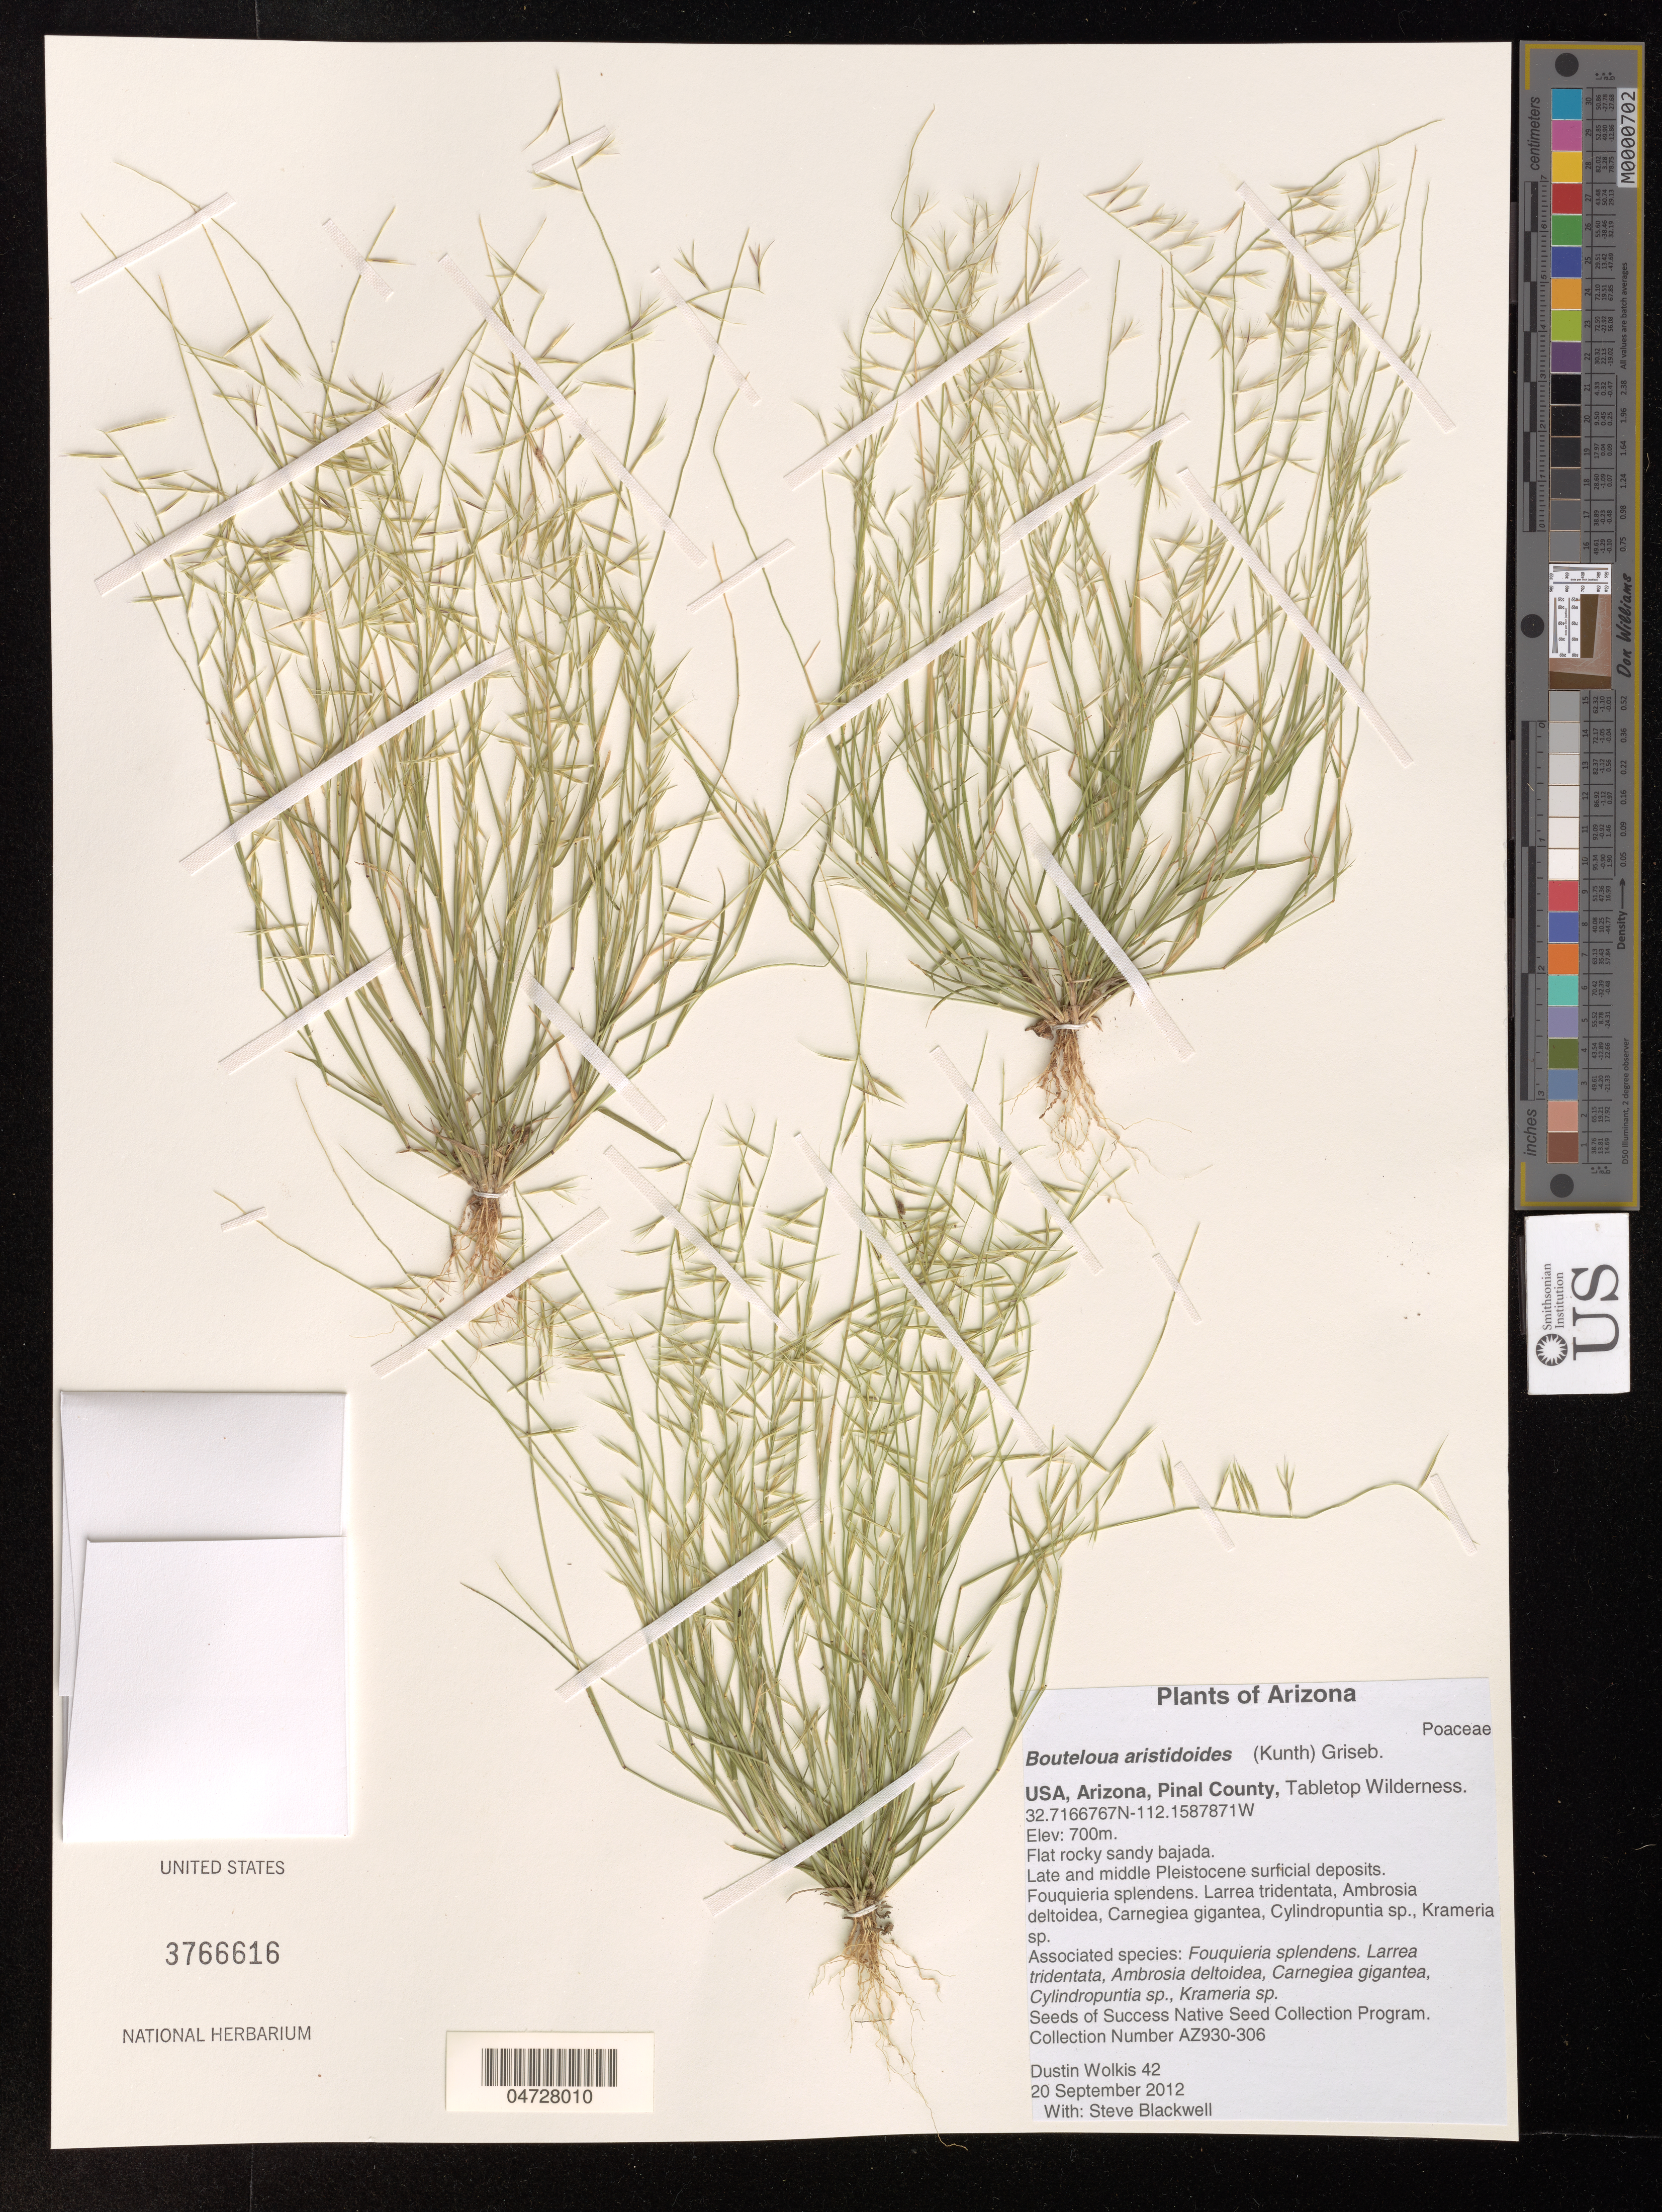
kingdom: Plantae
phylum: Tracheophyta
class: Liliopsida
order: Poales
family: Poaceae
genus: Bouteloua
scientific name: Bouteloua aristidoides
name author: (Kunth) Griseb.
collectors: D. Wolkis & S. Blackwell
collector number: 42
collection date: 2012-09-20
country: United States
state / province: Arizona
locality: Pinal County, Tabletop Wilderness.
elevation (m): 700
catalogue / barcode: US 3766616